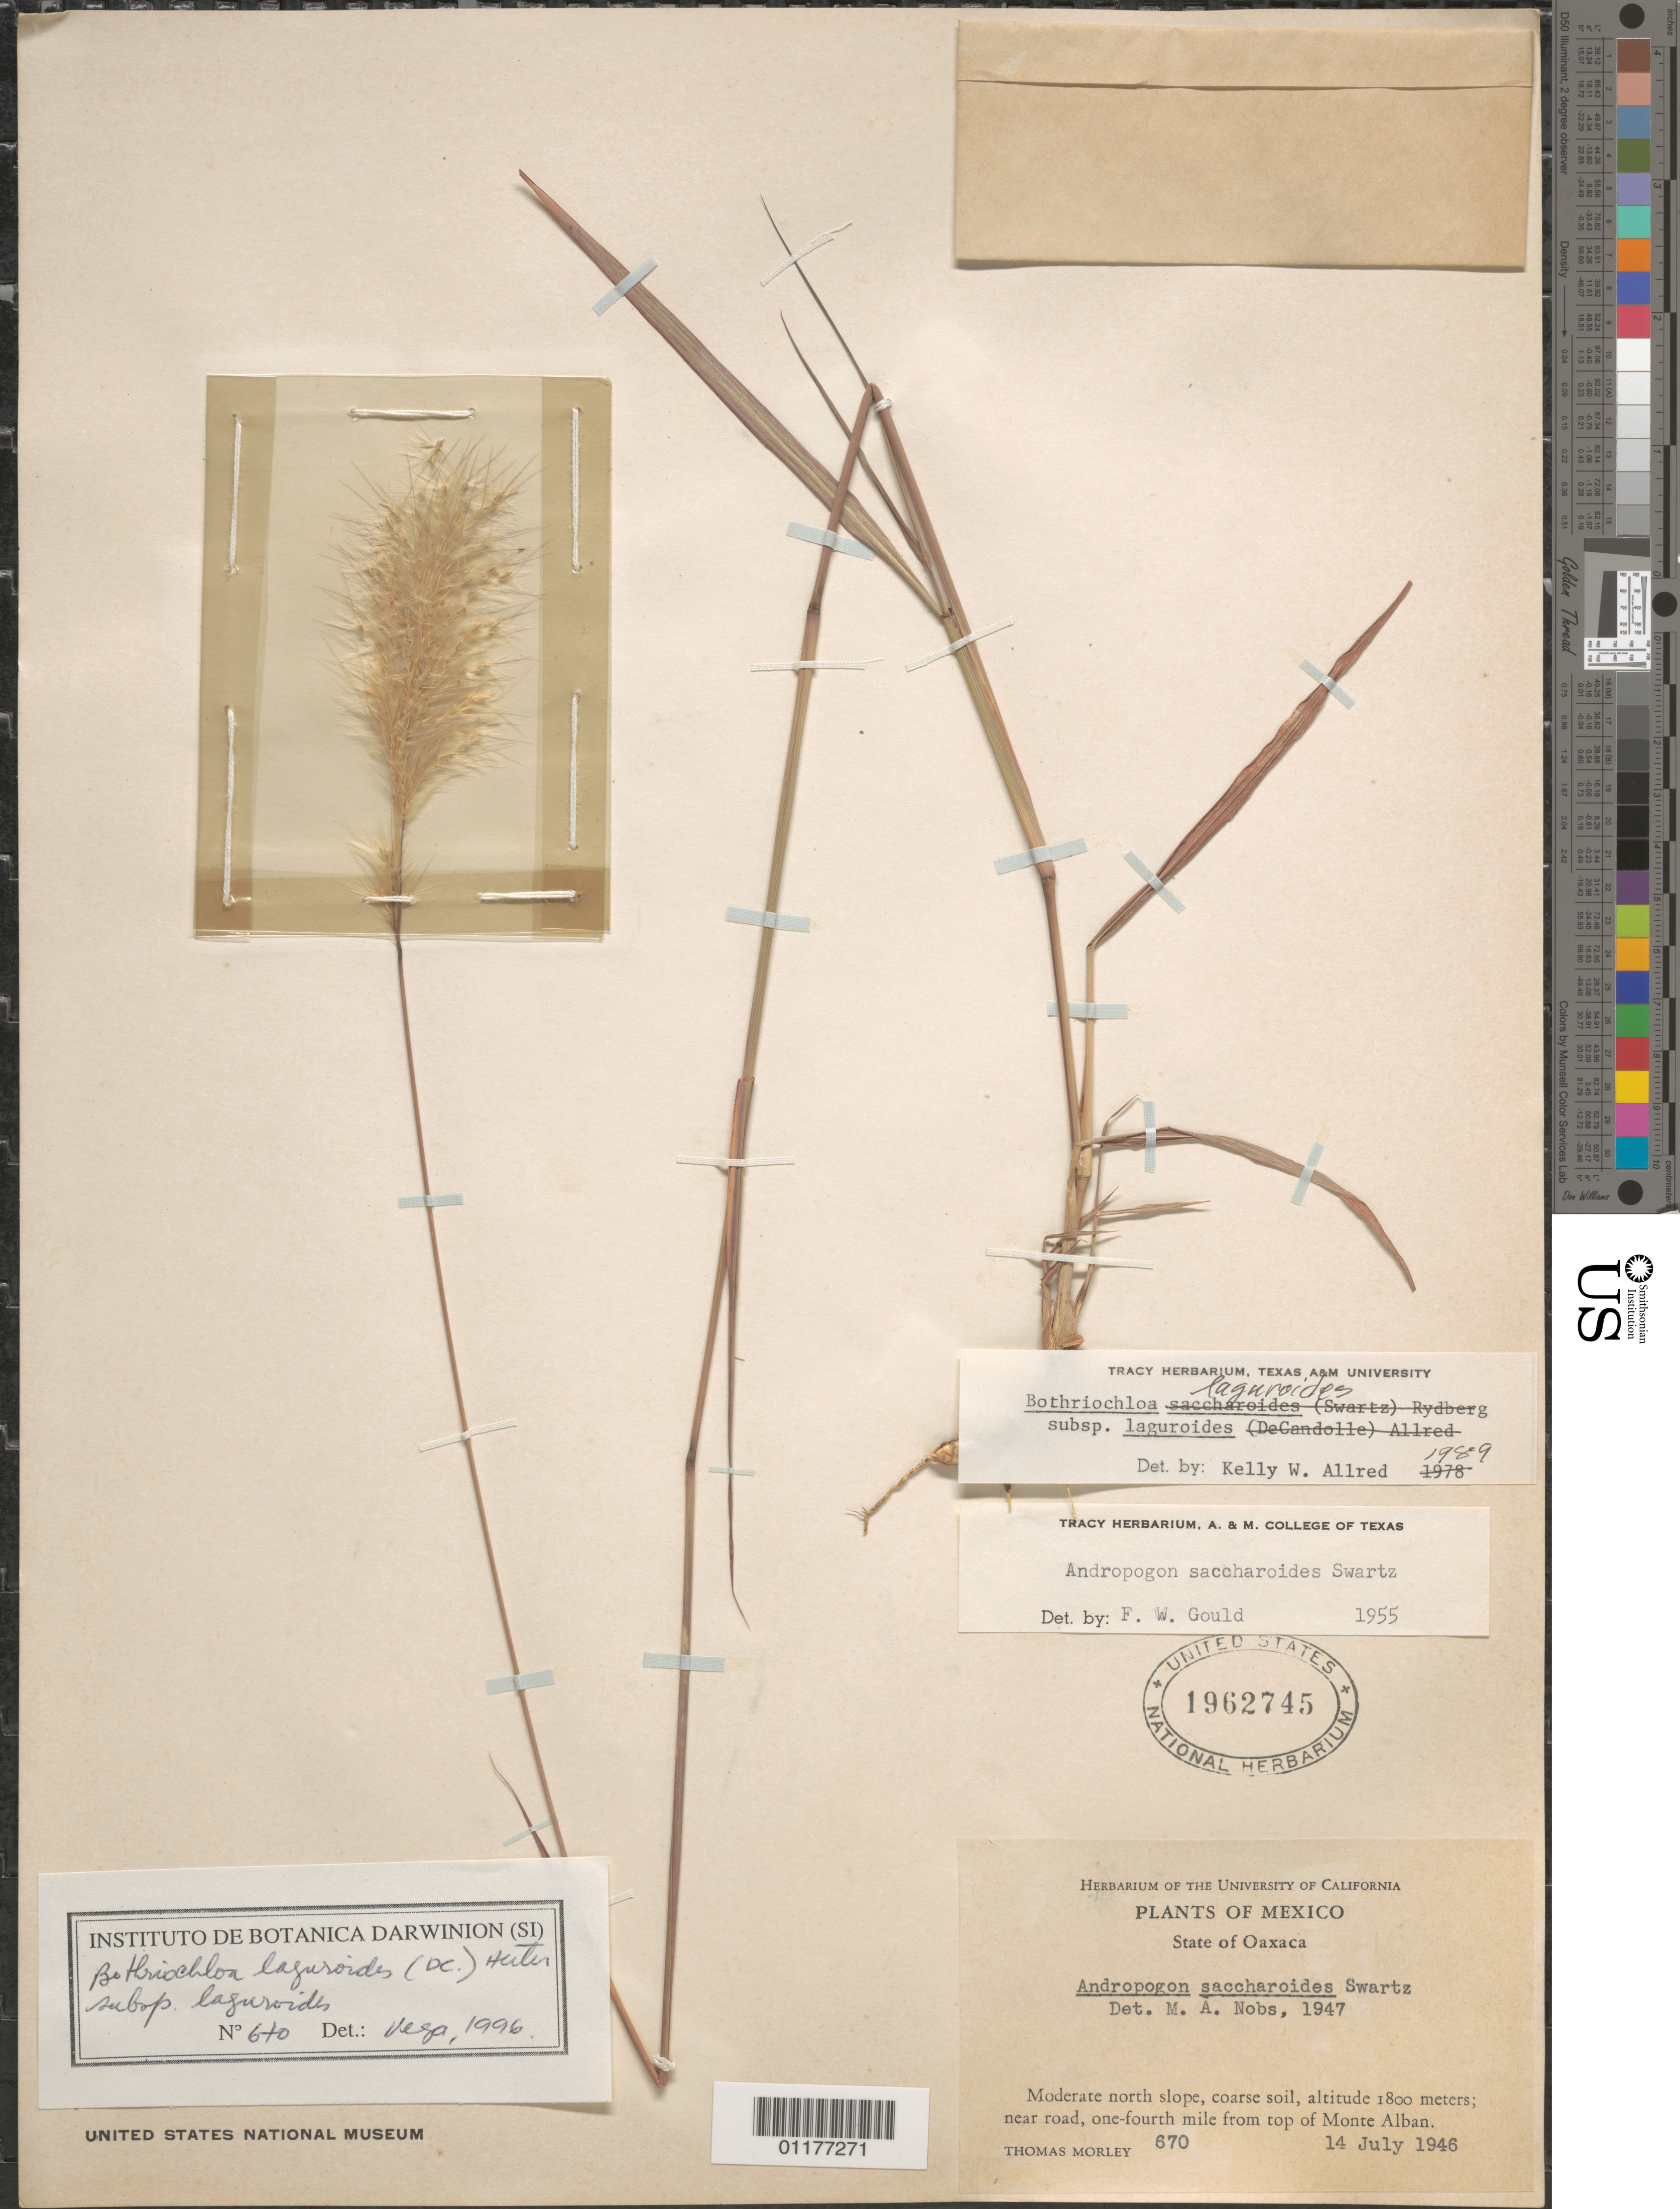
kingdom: Plantae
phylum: Tracheophyta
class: Liliopsida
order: Poales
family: Poaceae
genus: Bothriochloa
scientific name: Bothriochloa laguroides subsp. laguroides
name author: (DC.) Herter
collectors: T. Morley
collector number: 670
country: Mexico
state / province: Oaxaca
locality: Near top of Monte Alban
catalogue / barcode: US 1962745